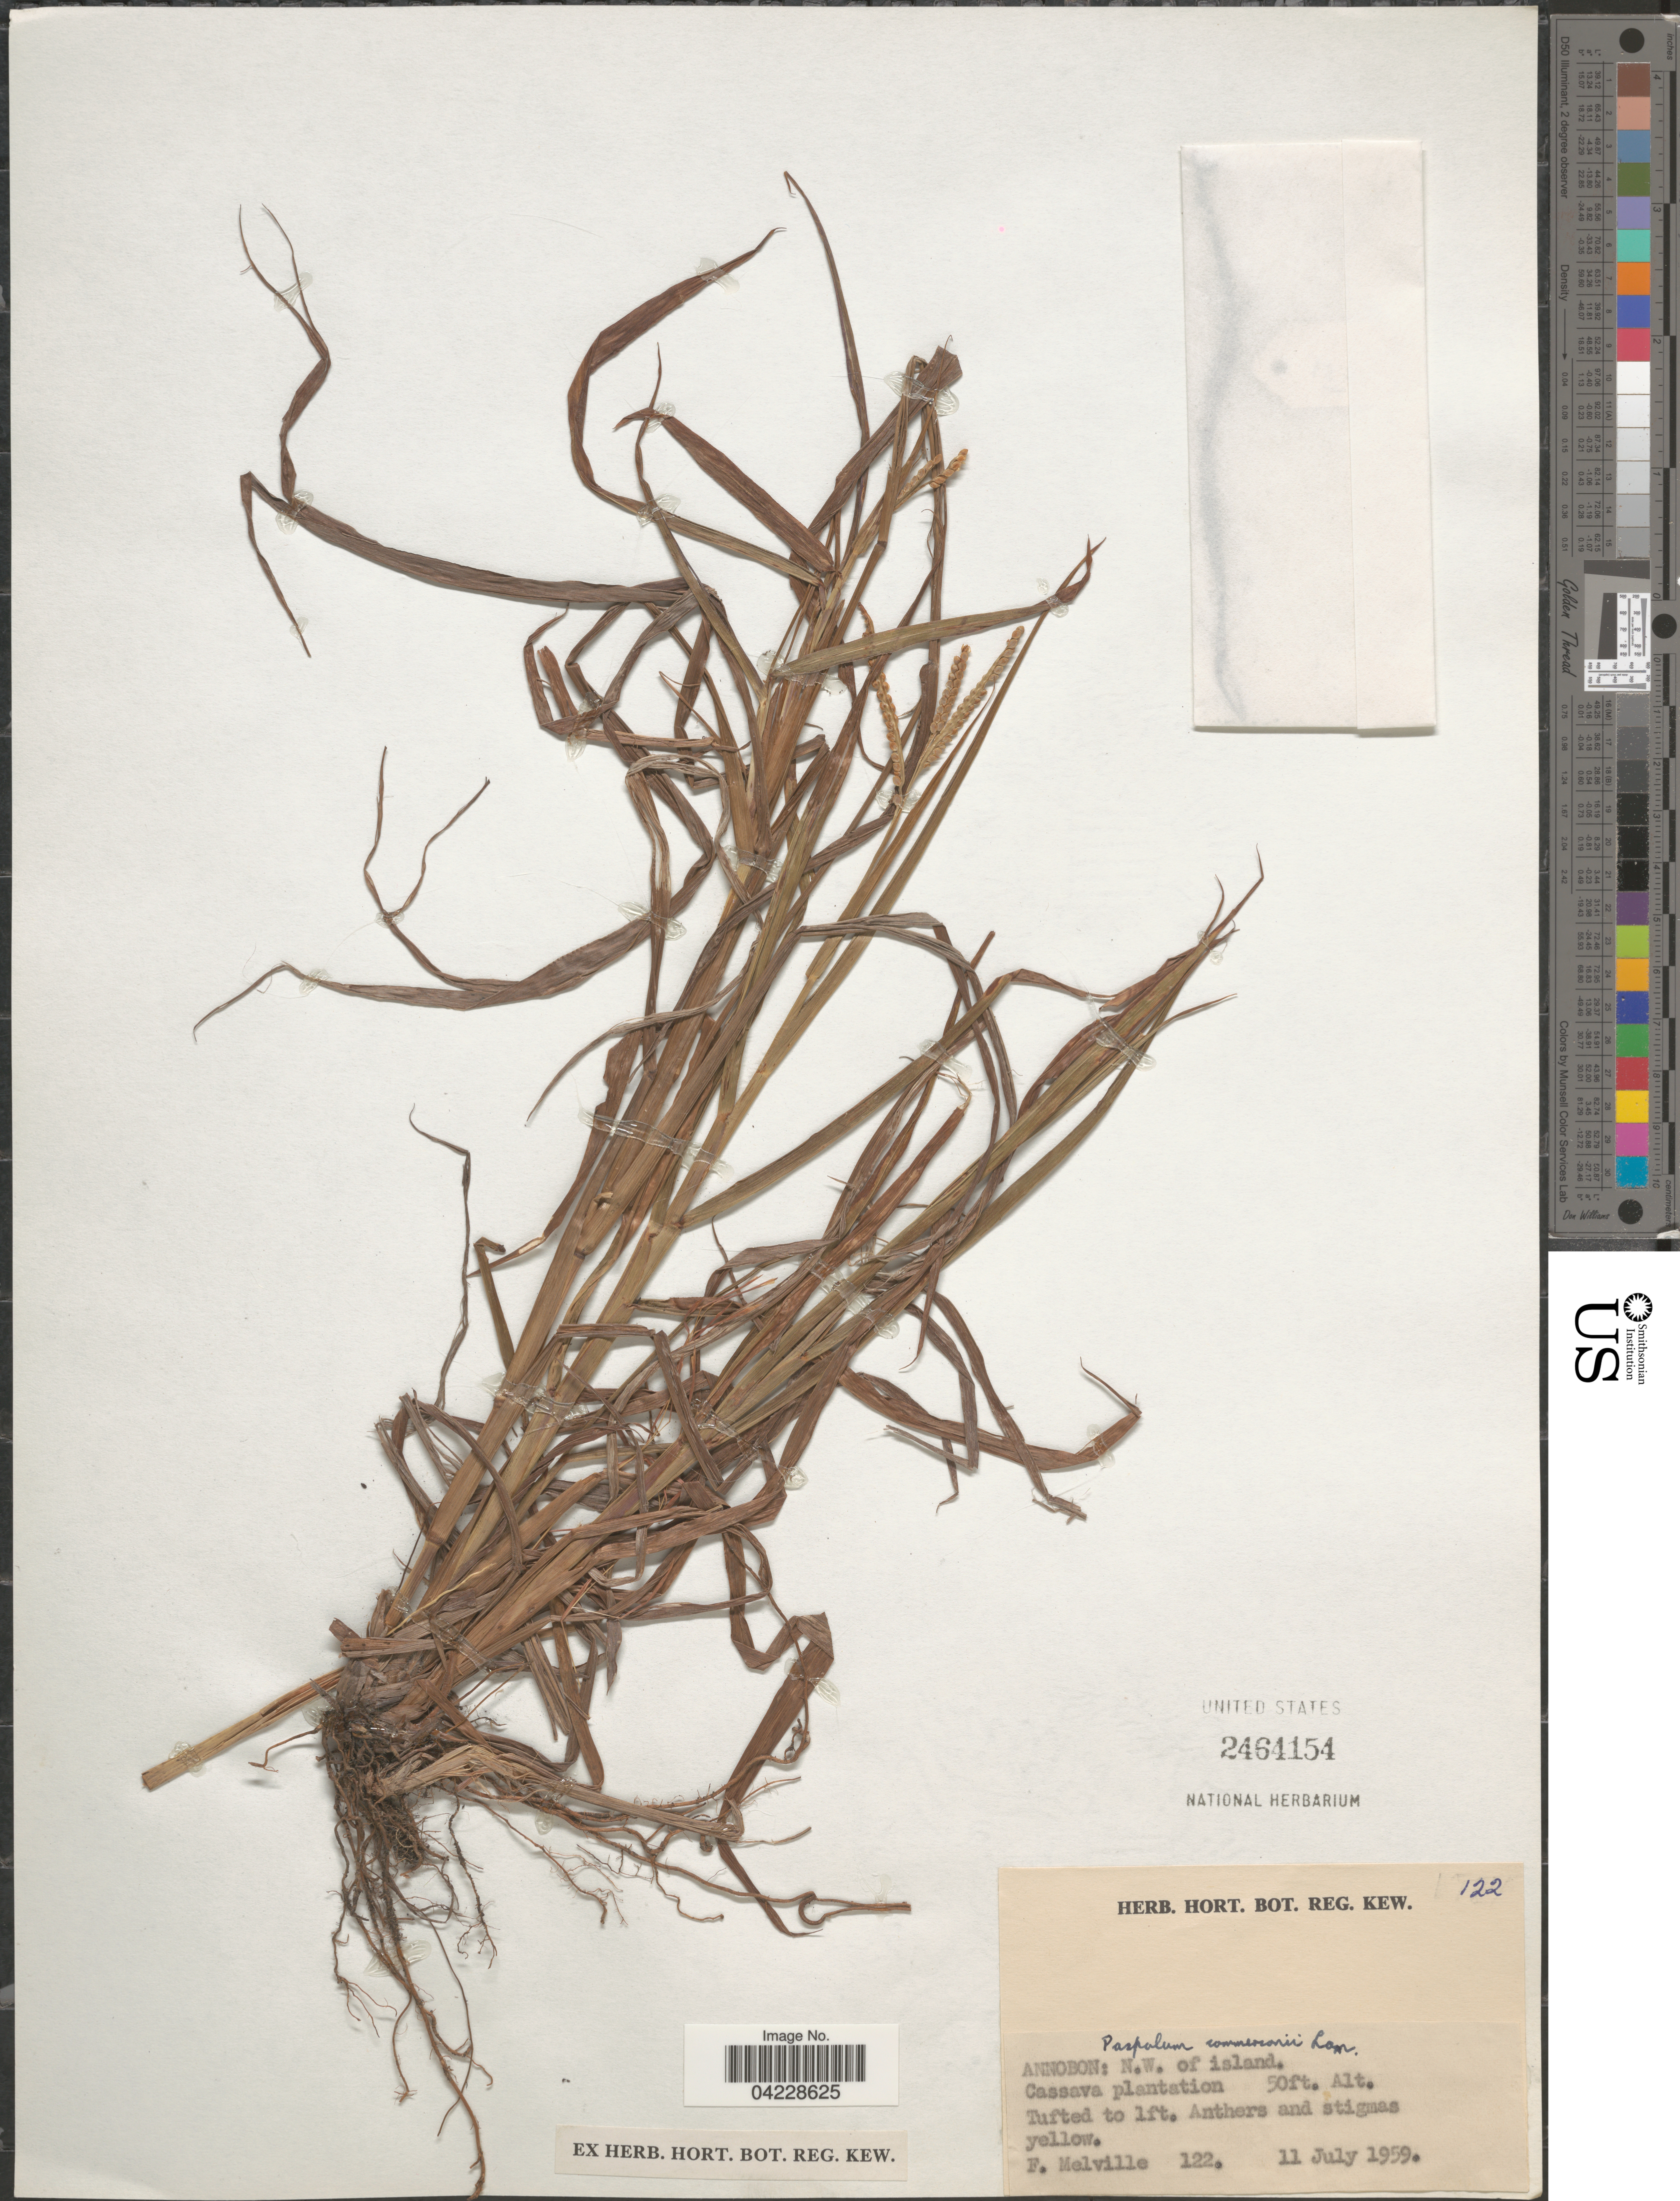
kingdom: Plantae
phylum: Tracheophyta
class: Liliopsida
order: Poales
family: Poaceae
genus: Paspalum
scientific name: Paspalum scrobiculatum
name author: L.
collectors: F. Melville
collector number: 122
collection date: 1959-07-11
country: Equatorial Guinea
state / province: Annobon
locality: N.W. of island. Cassava plantation.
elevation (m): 15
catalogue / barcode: US 2464154